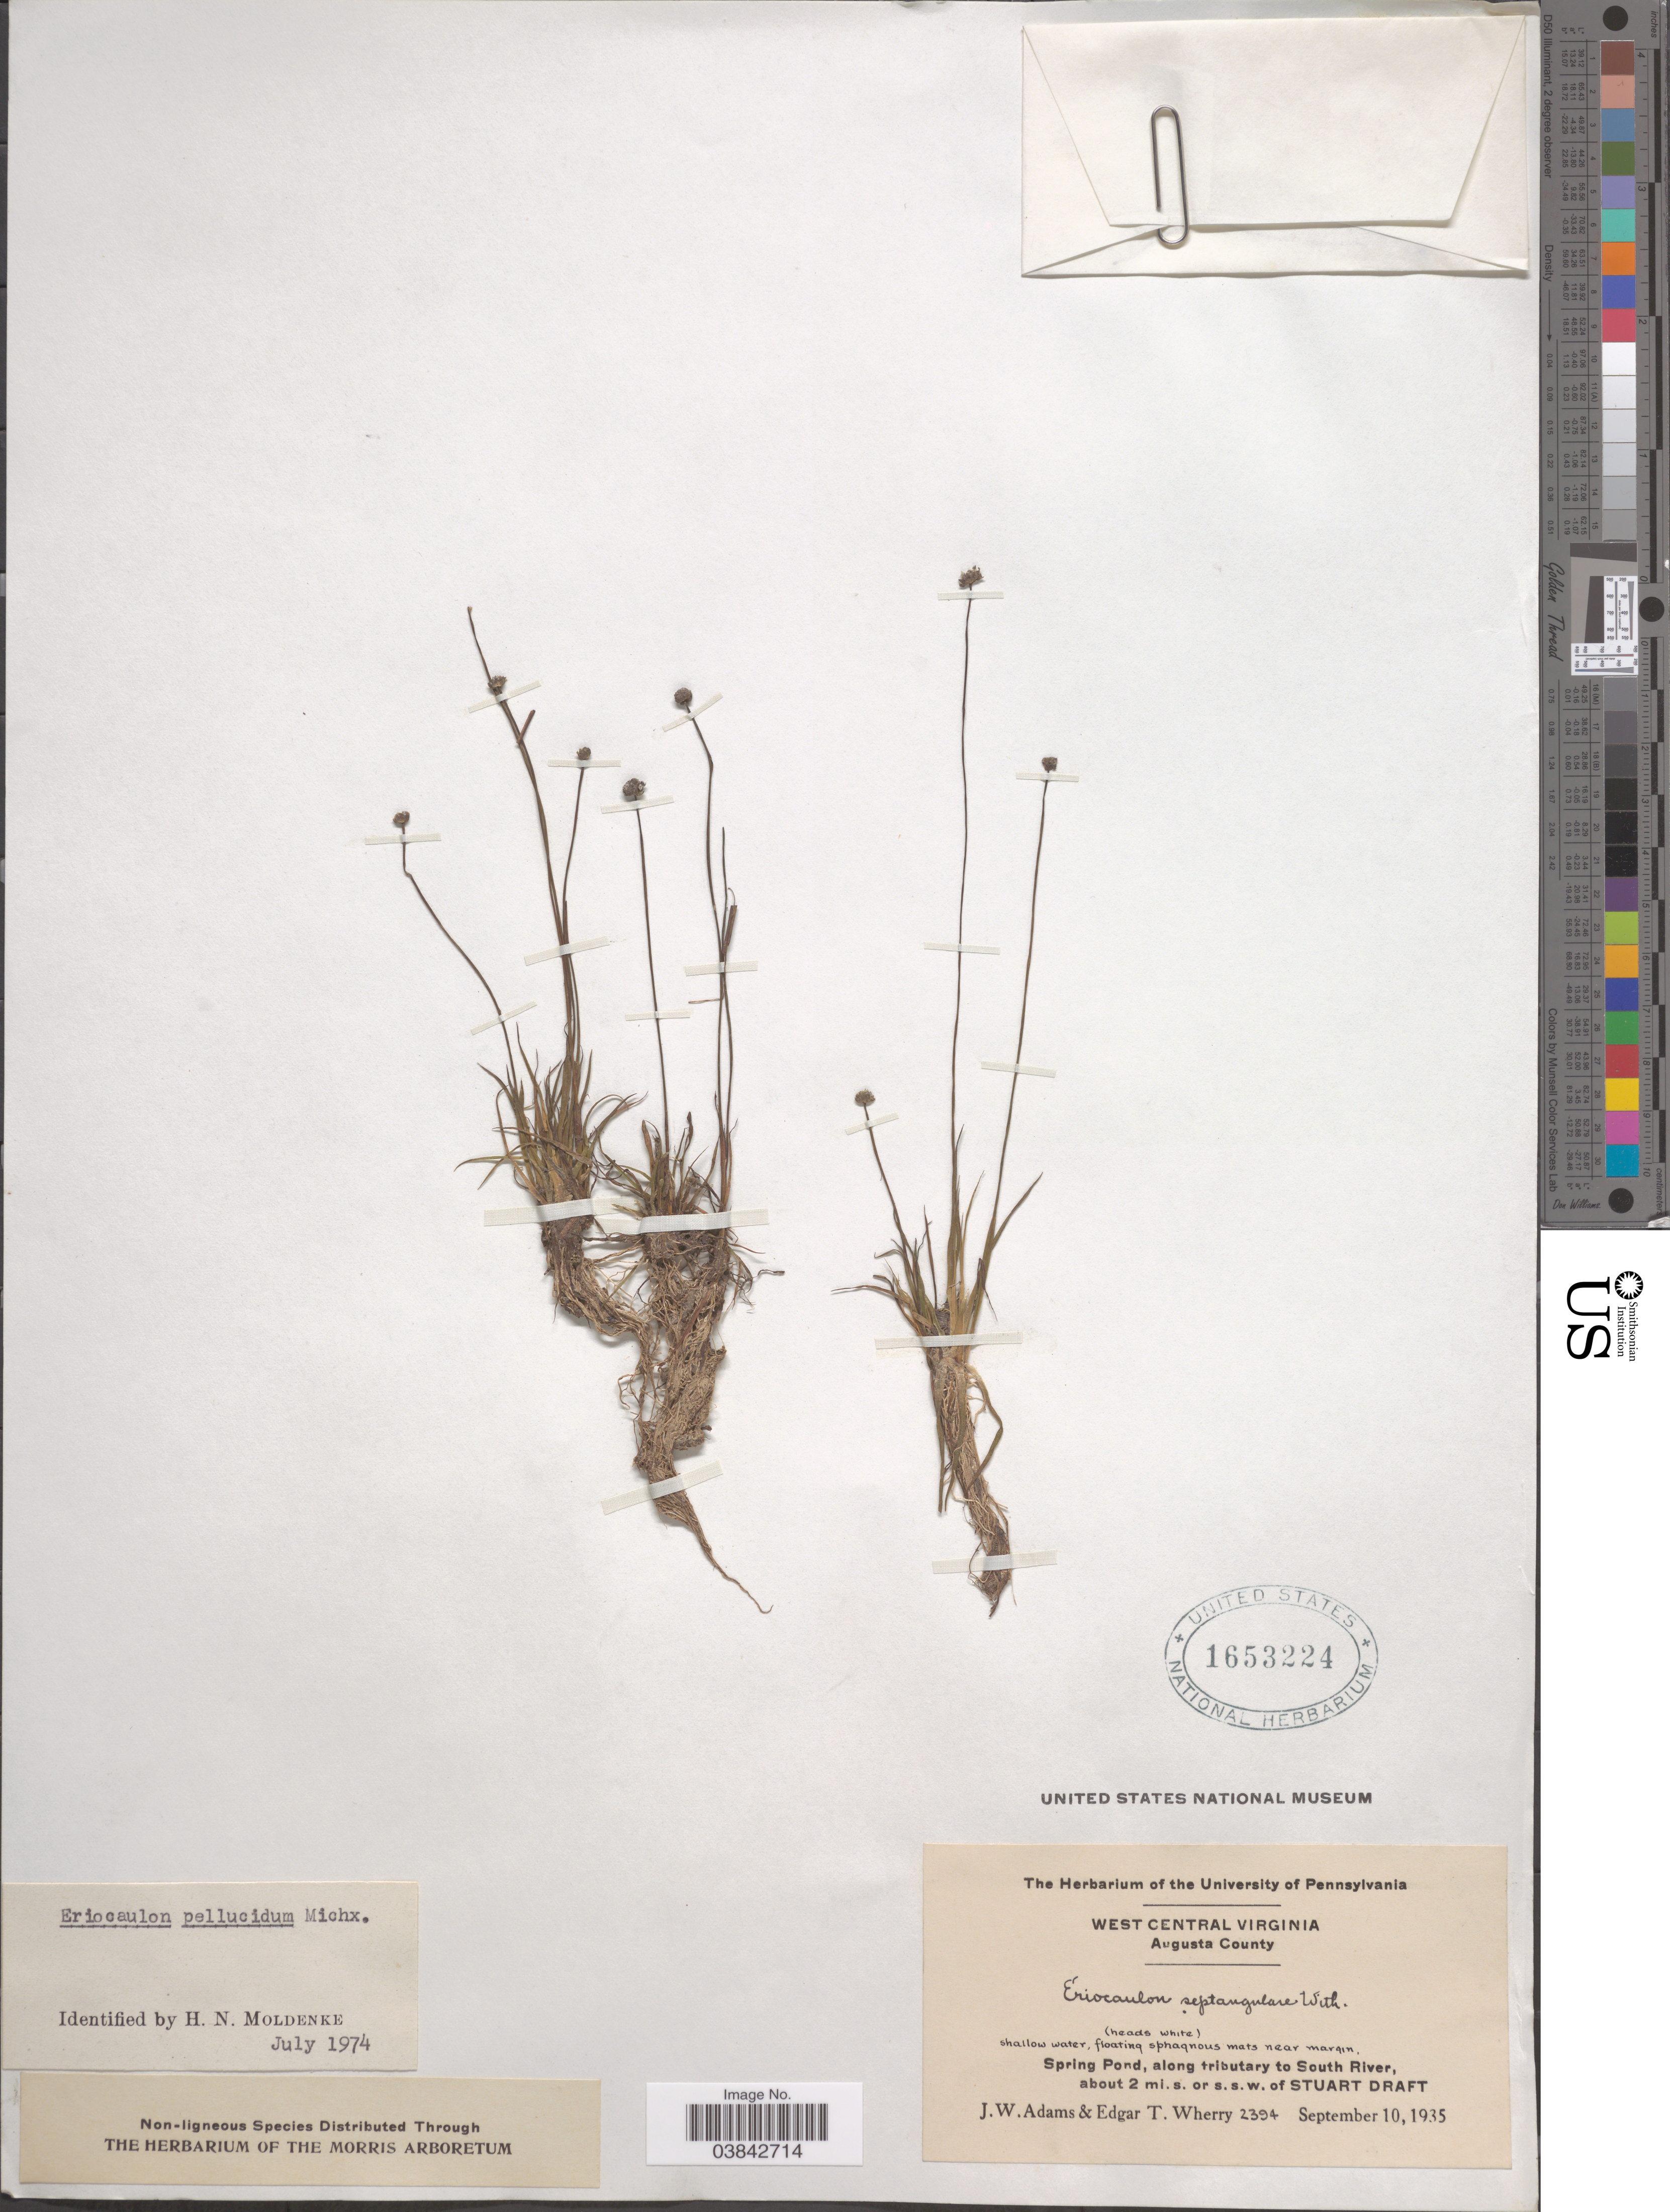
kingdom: Plantae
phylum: Tracheophyta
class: Liliopsida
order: Poales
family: Eriocaulaceae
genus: Eriocaulon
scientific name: Eriocaulon aquaticum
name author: (Hill) Druce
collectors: J. Adams & E. T. Wherry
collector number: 2394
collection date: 1935-09-10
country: United States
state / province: Virginia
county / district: Augusta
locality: West Central Virginia. Augusta County. Spring Pond, along tributary to South River, about 2 mi. s. or s. s. w. of Stuart Draft.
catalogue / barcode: US 1653224